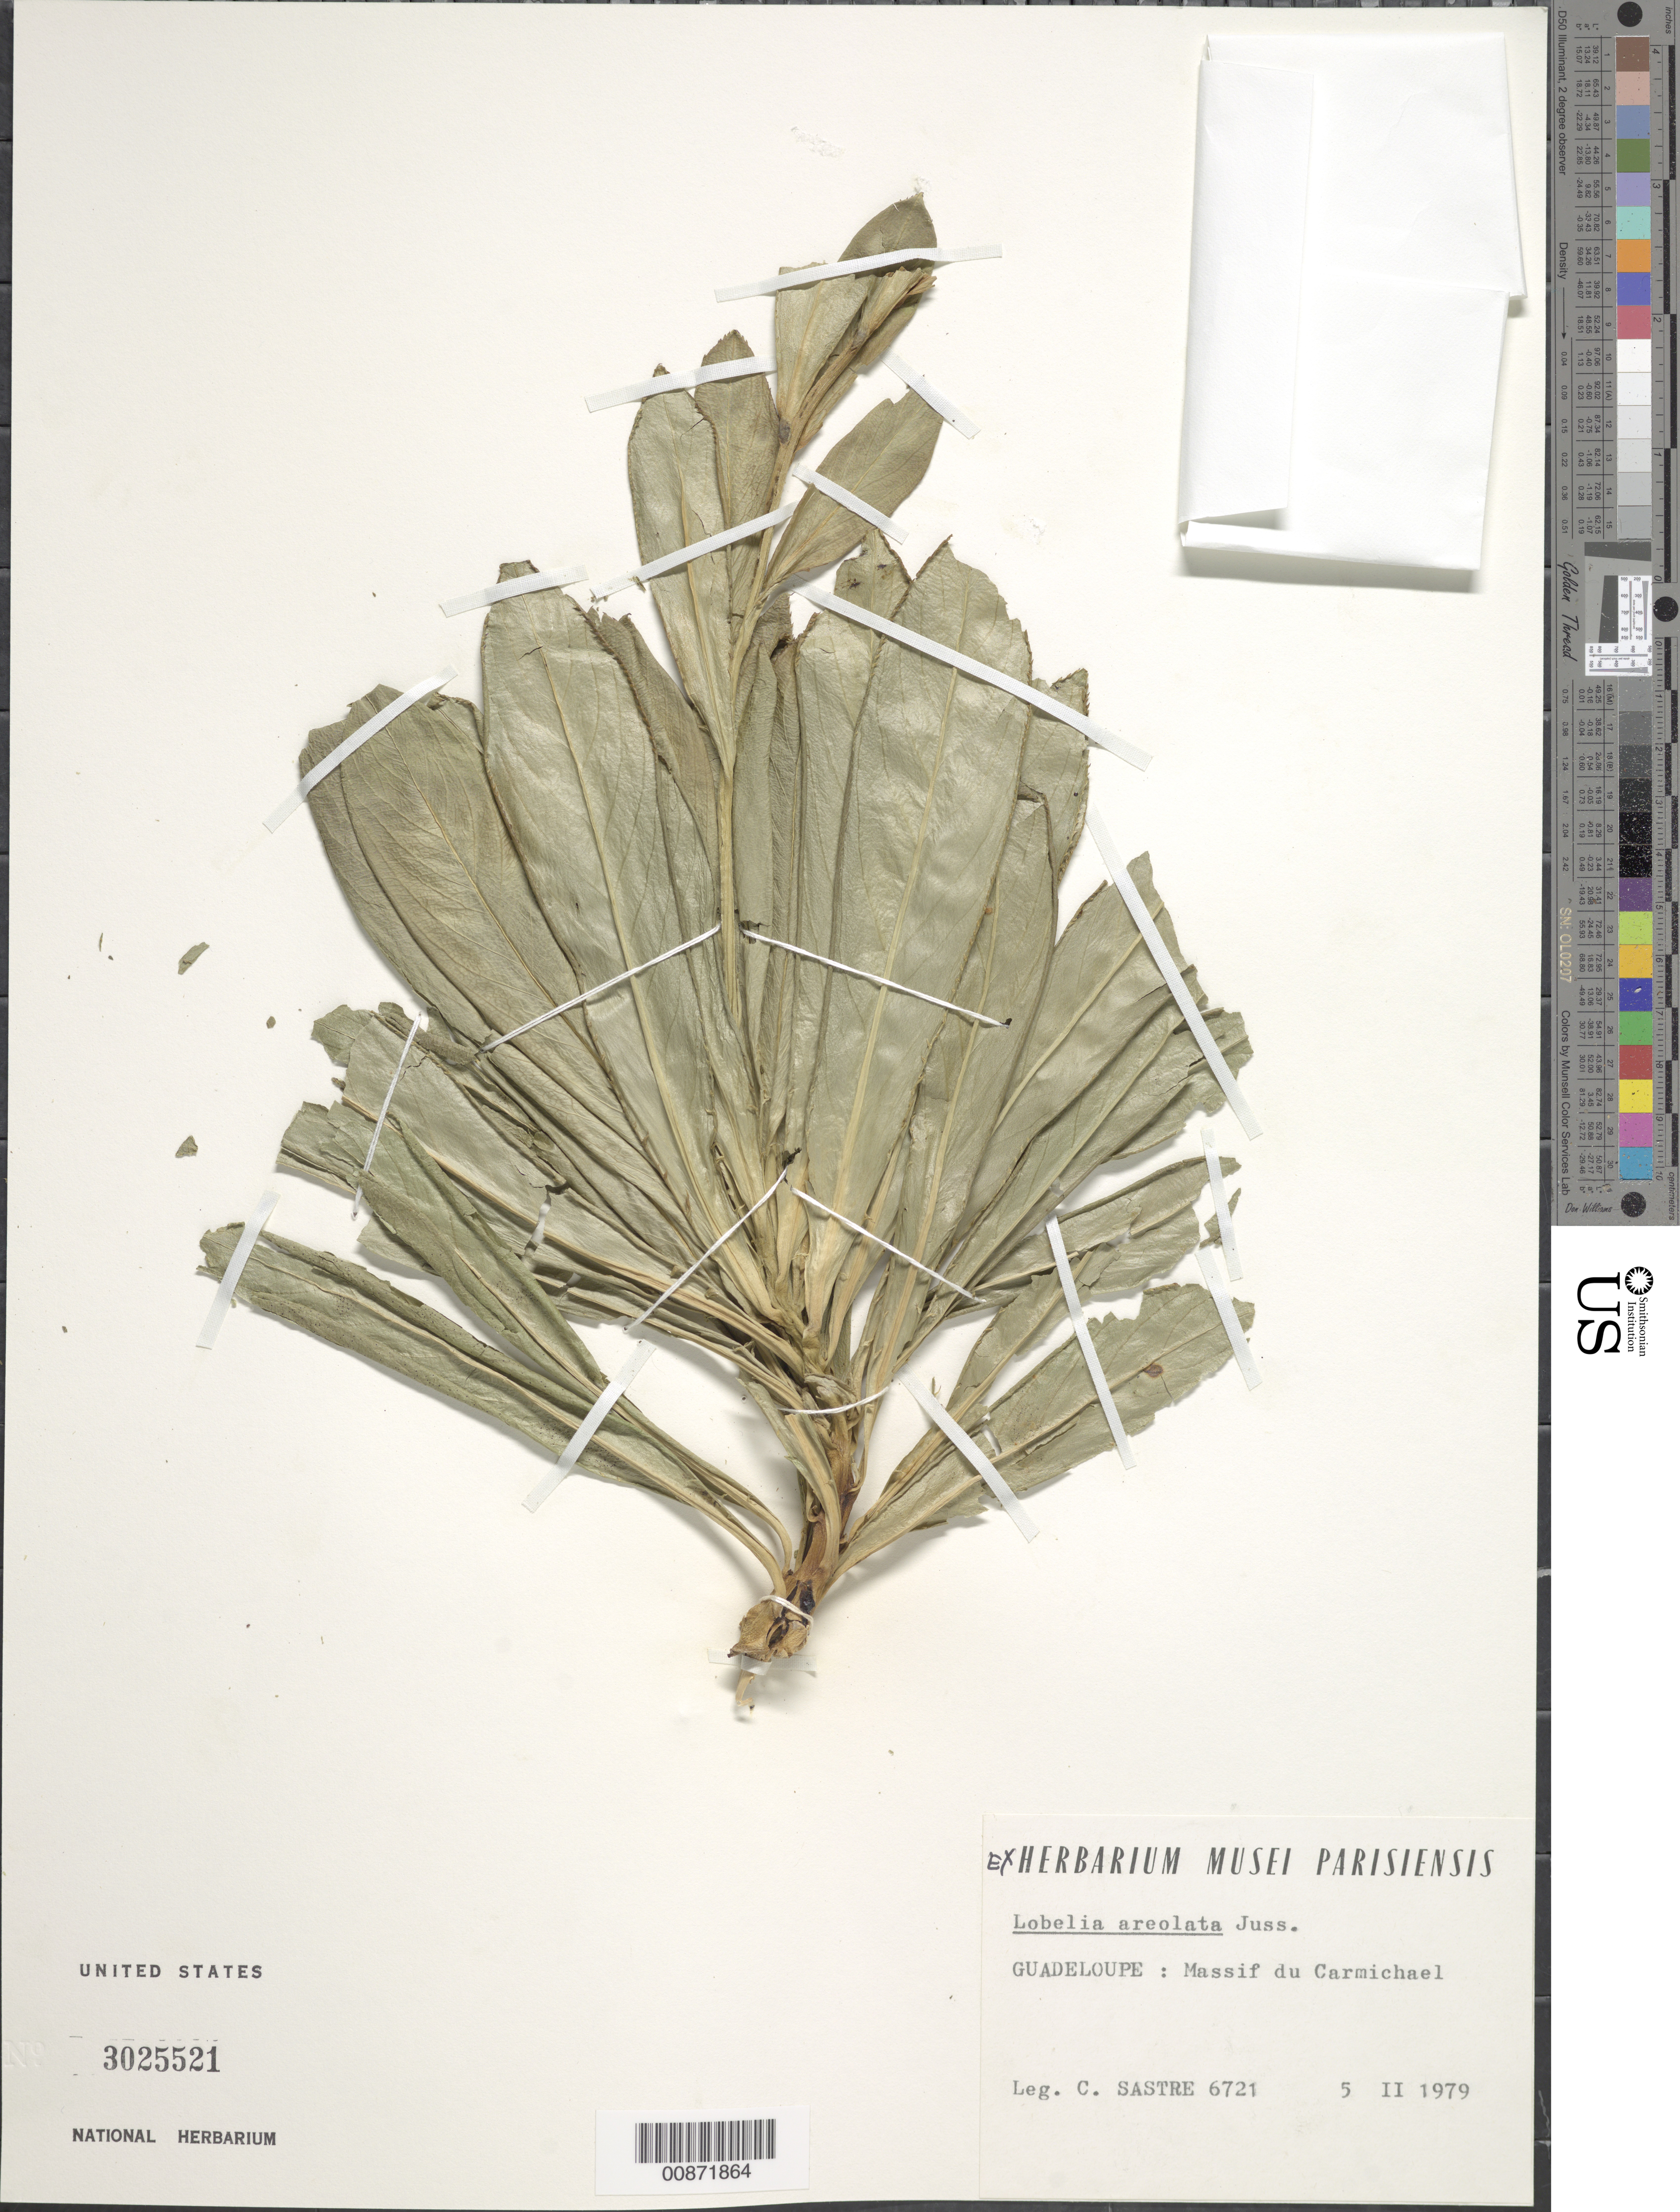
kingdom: Plantae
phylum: Tracheophyta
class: Magnoliopsida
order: Asterales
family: Campanulaceae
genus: Lobelia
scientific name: Lobelia stricta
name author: Sw.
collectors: C. H. L. Sastre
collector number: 6721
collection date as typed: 05 Feb 1979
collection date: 1979-02-05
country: Guadeloupe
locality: Massif du Carmichael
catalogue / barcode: US 3025521